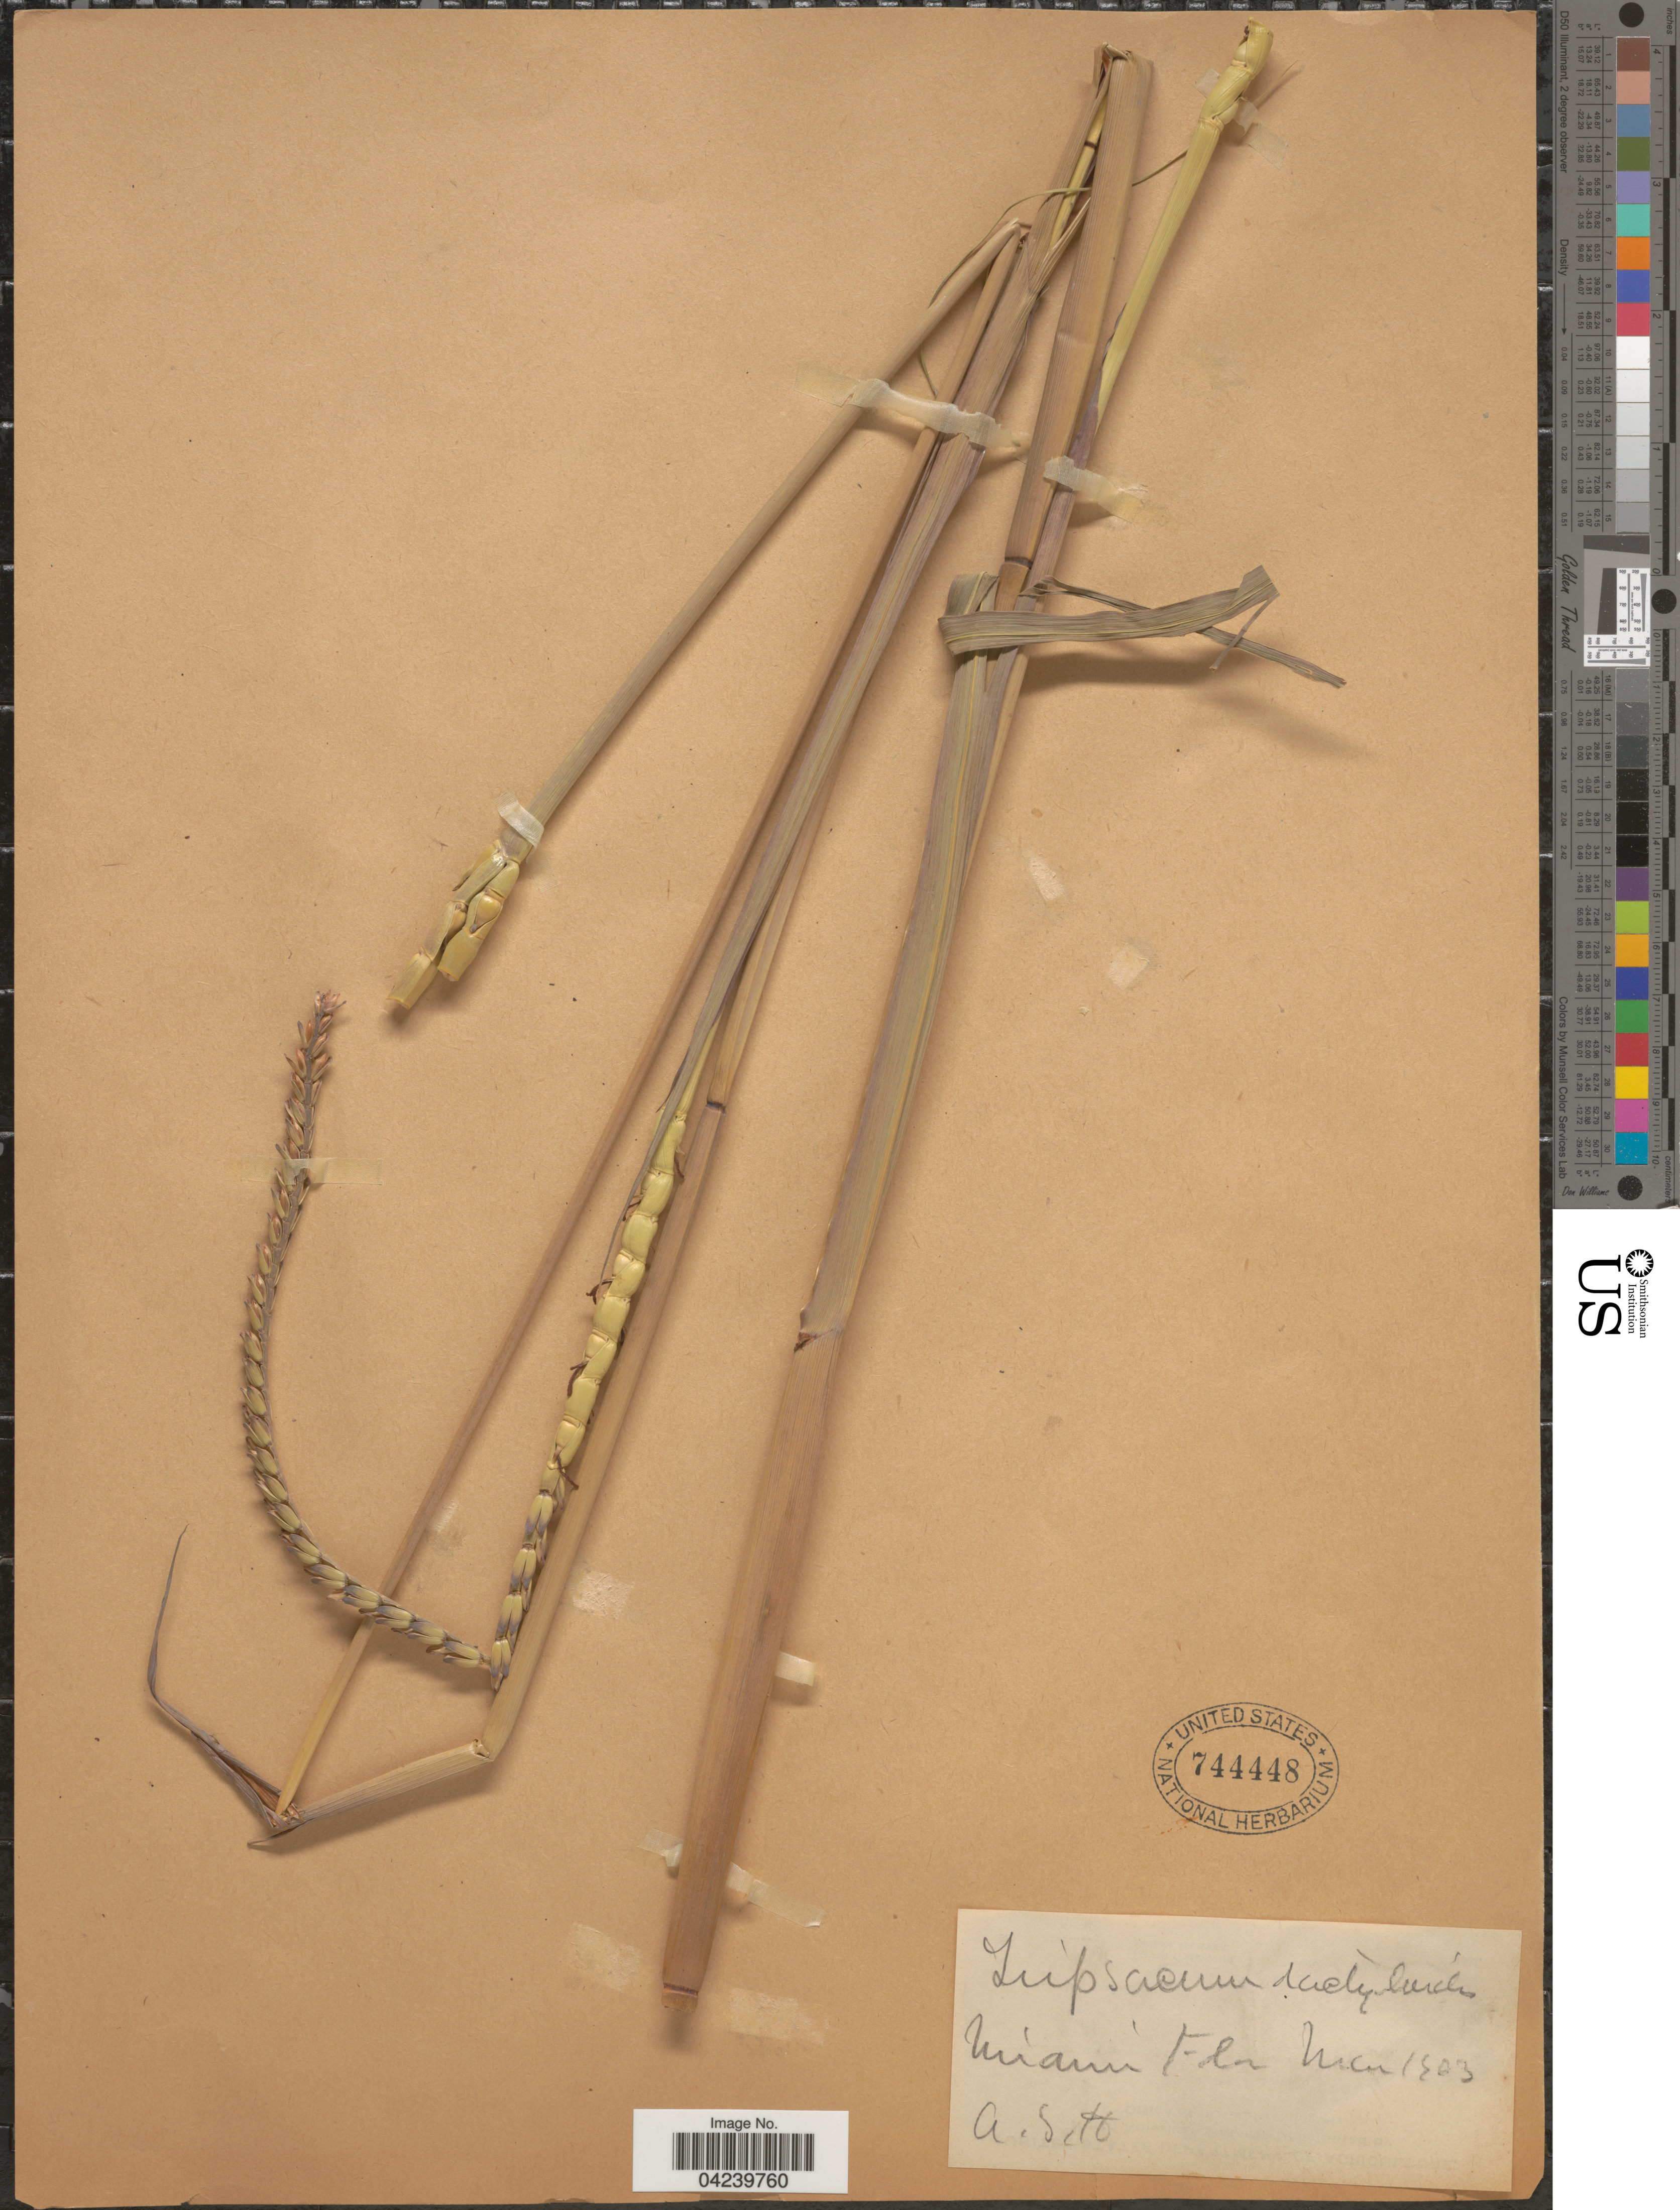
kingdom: Plantae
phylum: Tracheophyta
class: Liliopsida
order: Poales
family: Poaceae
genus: Tripsacum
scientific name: Tripsacum dactyloides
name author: (L.) L.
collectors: A. H.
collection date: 1923-03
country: United States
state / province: Florida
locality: Miami.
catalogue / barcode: US 74448